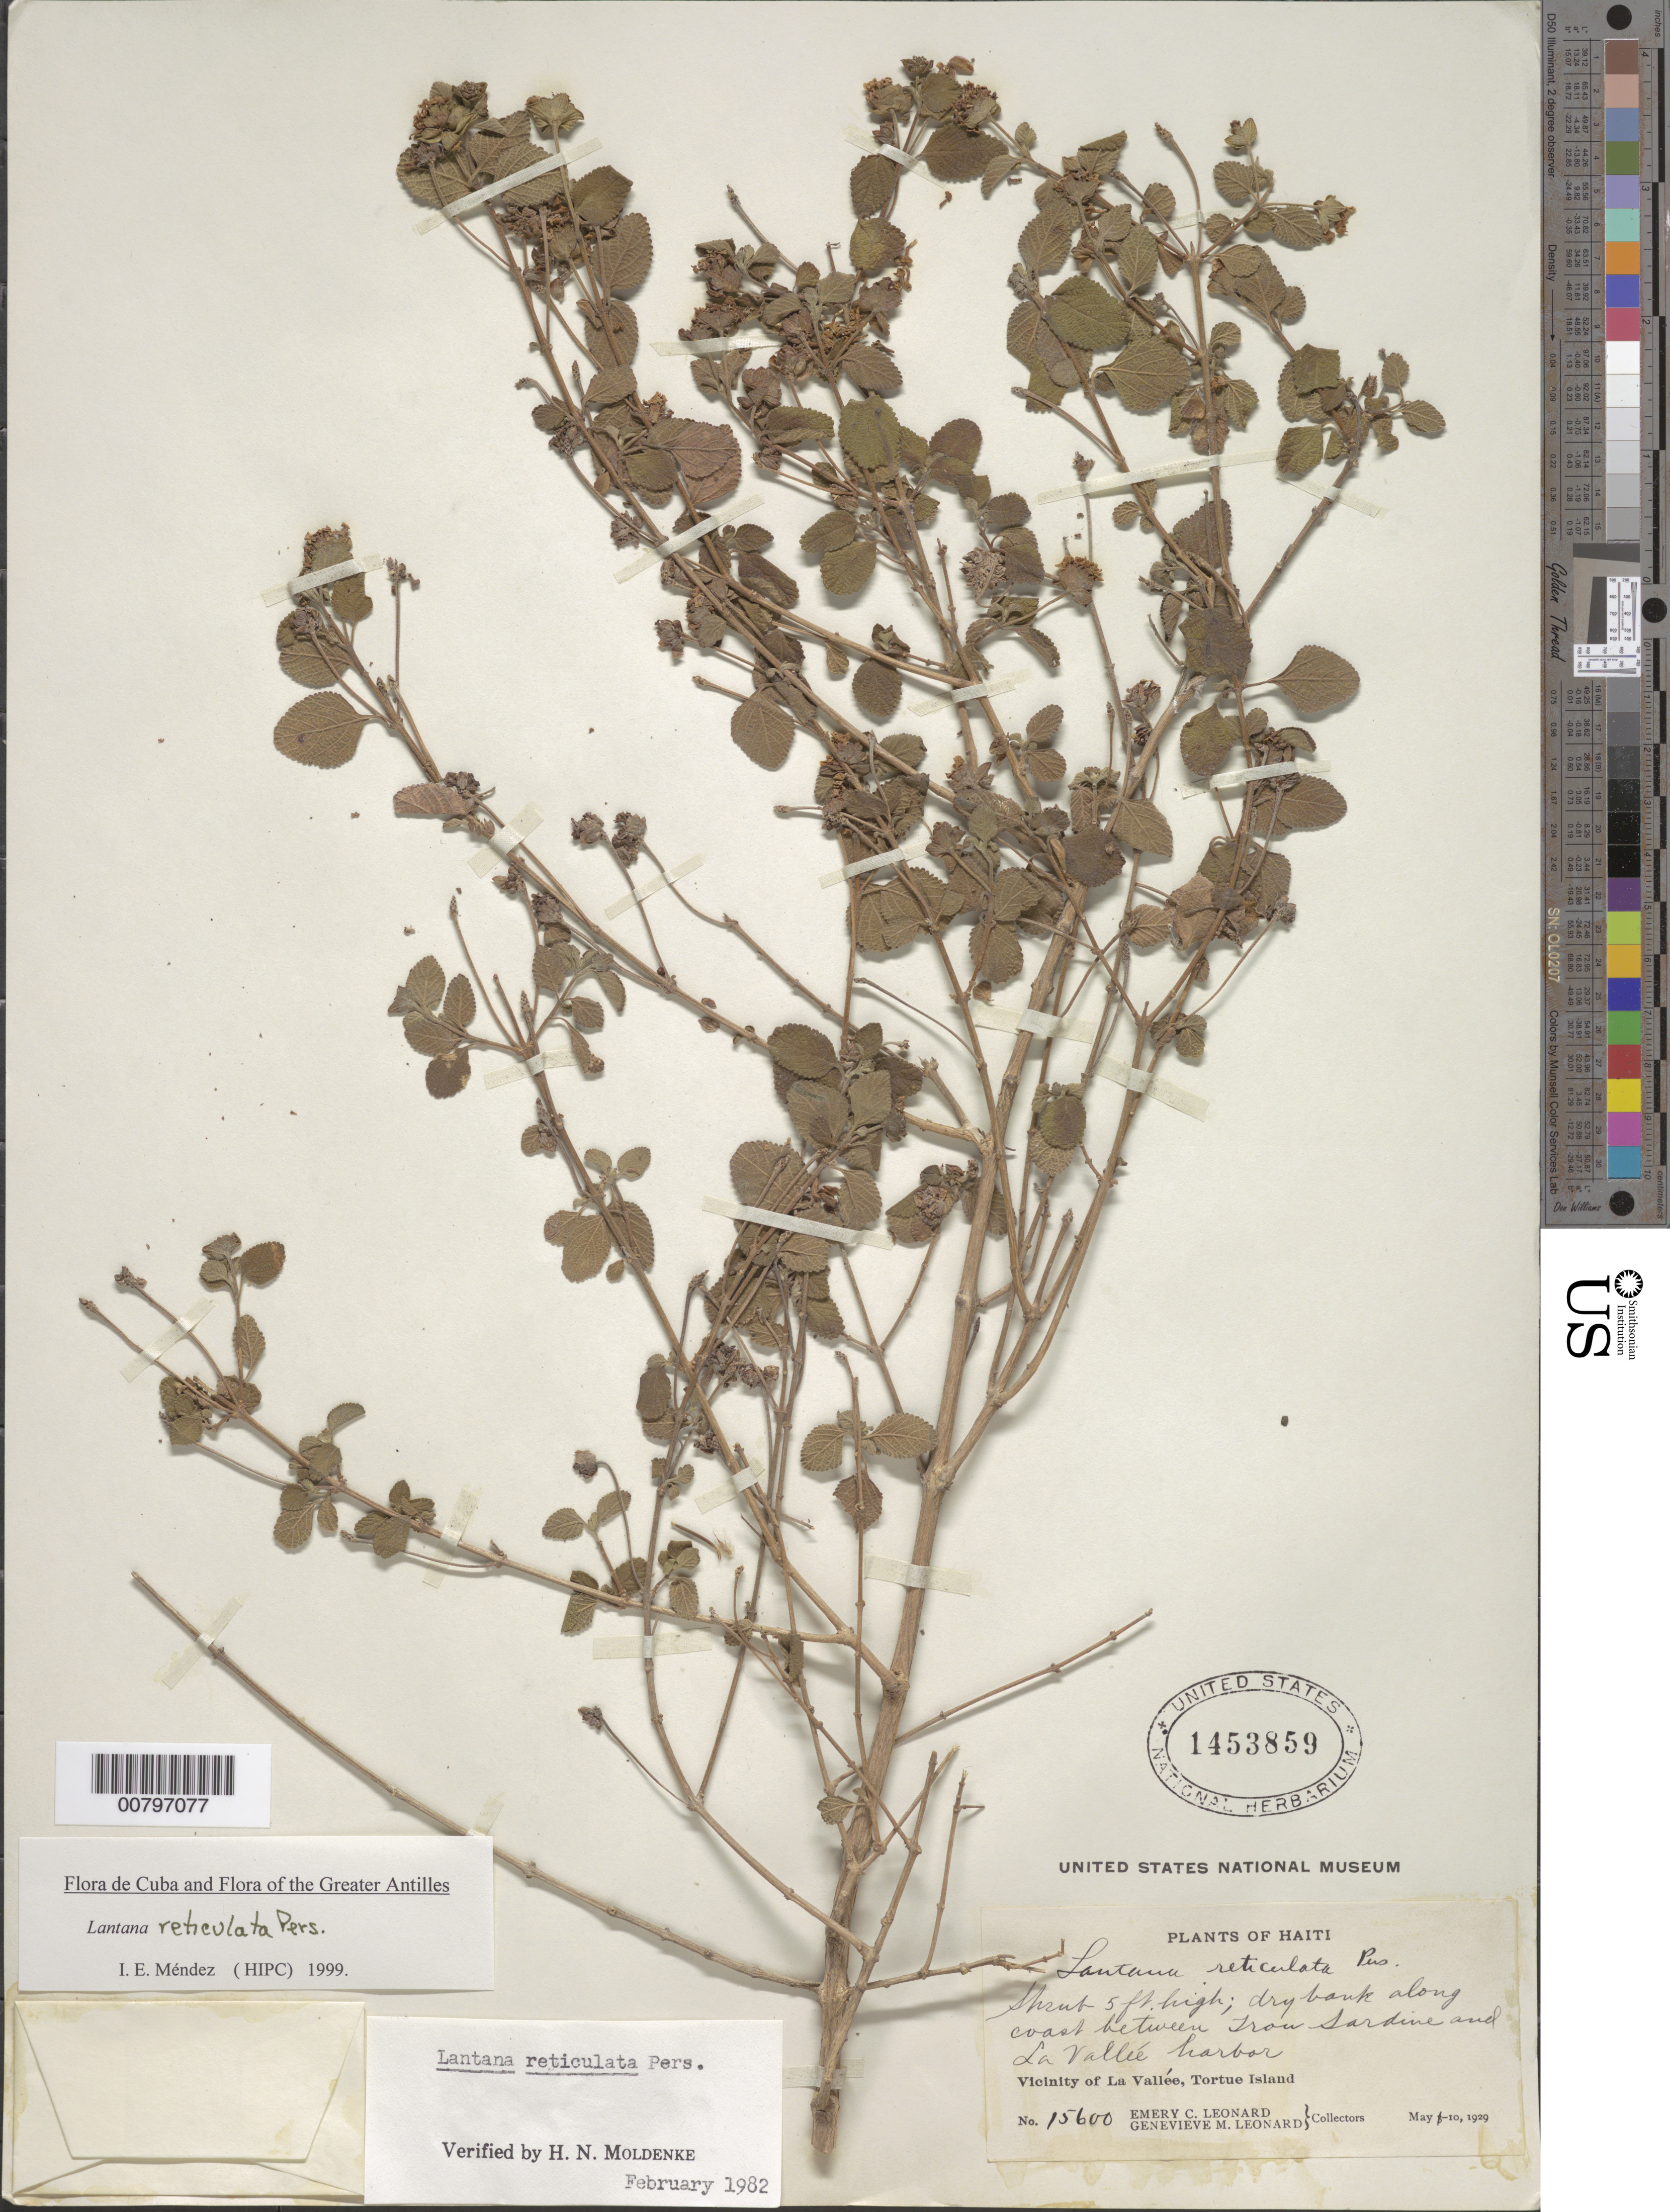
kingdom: Plantae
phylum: Tracheophyta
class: Magnoliopsida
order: Lamiales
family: Verbenaceae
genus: Lantana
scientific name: Lantana reticulata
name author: Pers.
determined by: Méndez, Isidro E., (HIPC)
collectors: E. C. Leonard & G. M. Leonard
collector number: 15600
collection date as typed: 10 May 1929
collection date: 1929-05-10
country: Haiti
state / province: Nord-Ouest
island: Île de la Tortue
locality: Vicinity of La Vallée, between Trou Sardine and La Vallée harbor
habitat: Dry bank along coast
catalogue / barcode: US 1453859